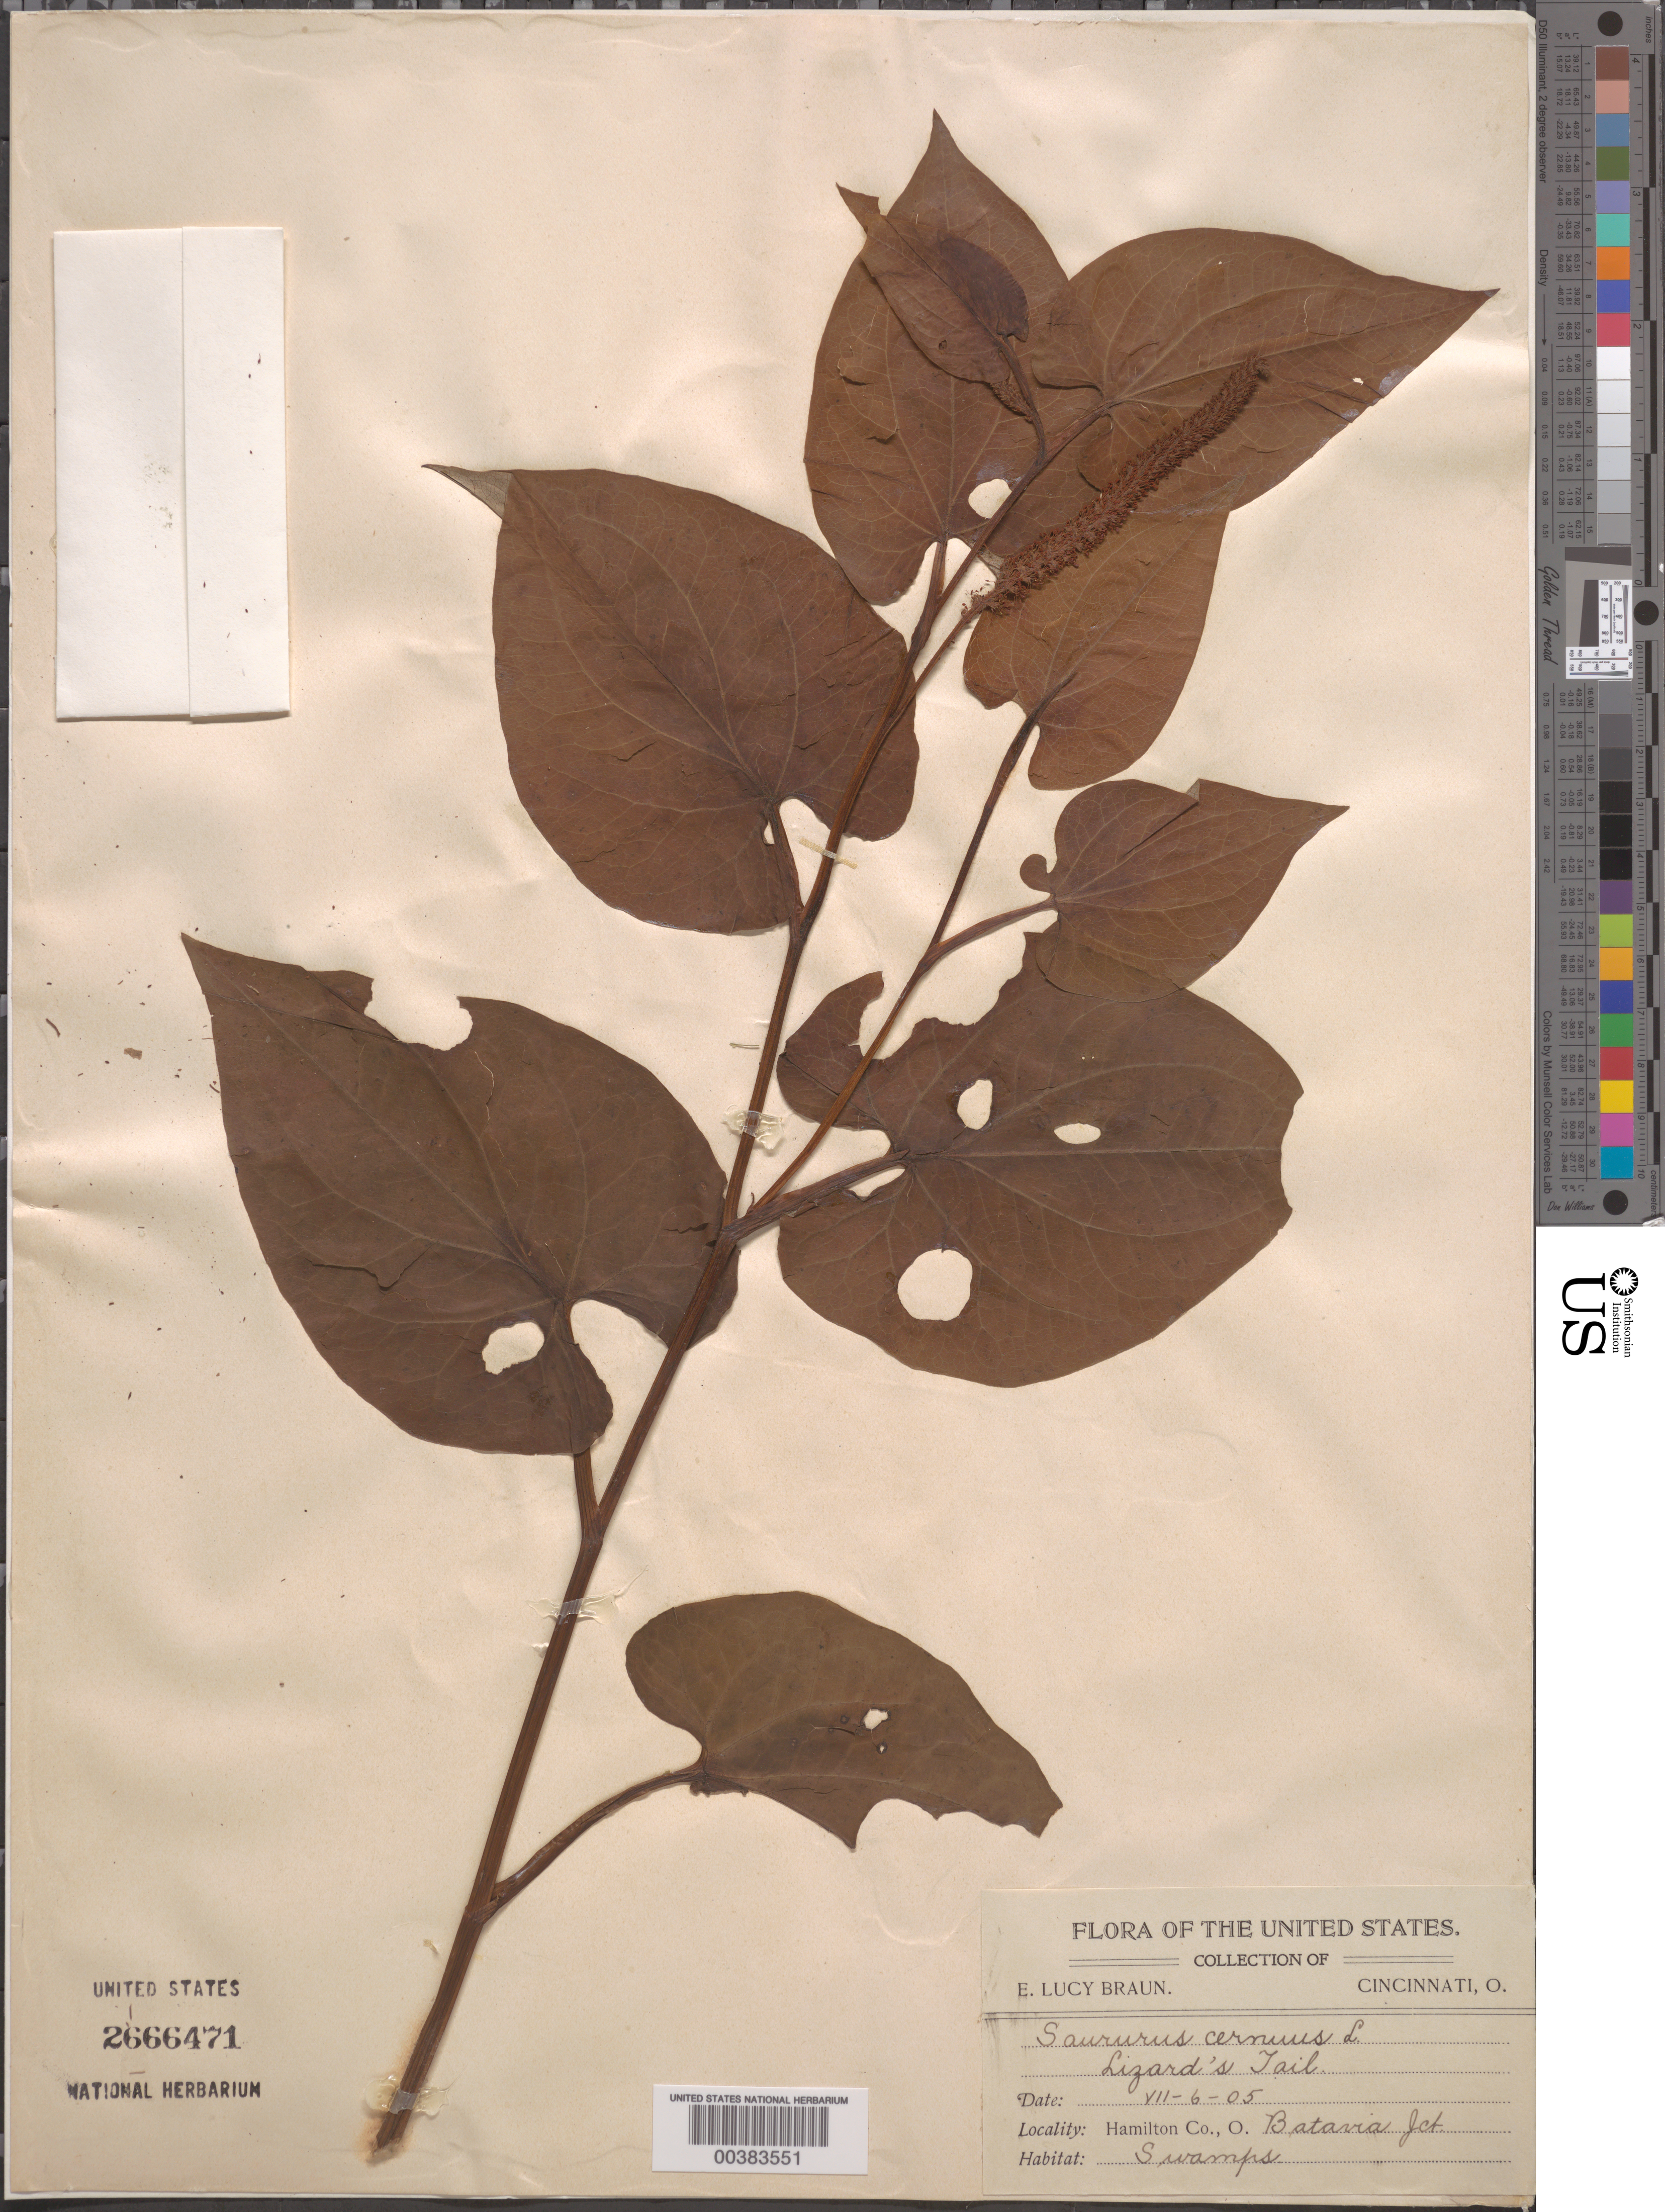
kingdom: Plantae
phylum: Tracheophyta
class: Magnoliopsida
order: Piperales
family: Saururaceae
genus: Saururus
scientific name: Saururus cernuus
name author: L.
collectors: E. L. Braun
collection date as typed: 06 Jul 1905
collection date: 1905-07-06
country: United States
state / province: Ohio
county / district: Hamilton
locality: Batavia jct.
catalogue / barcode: US 2666471